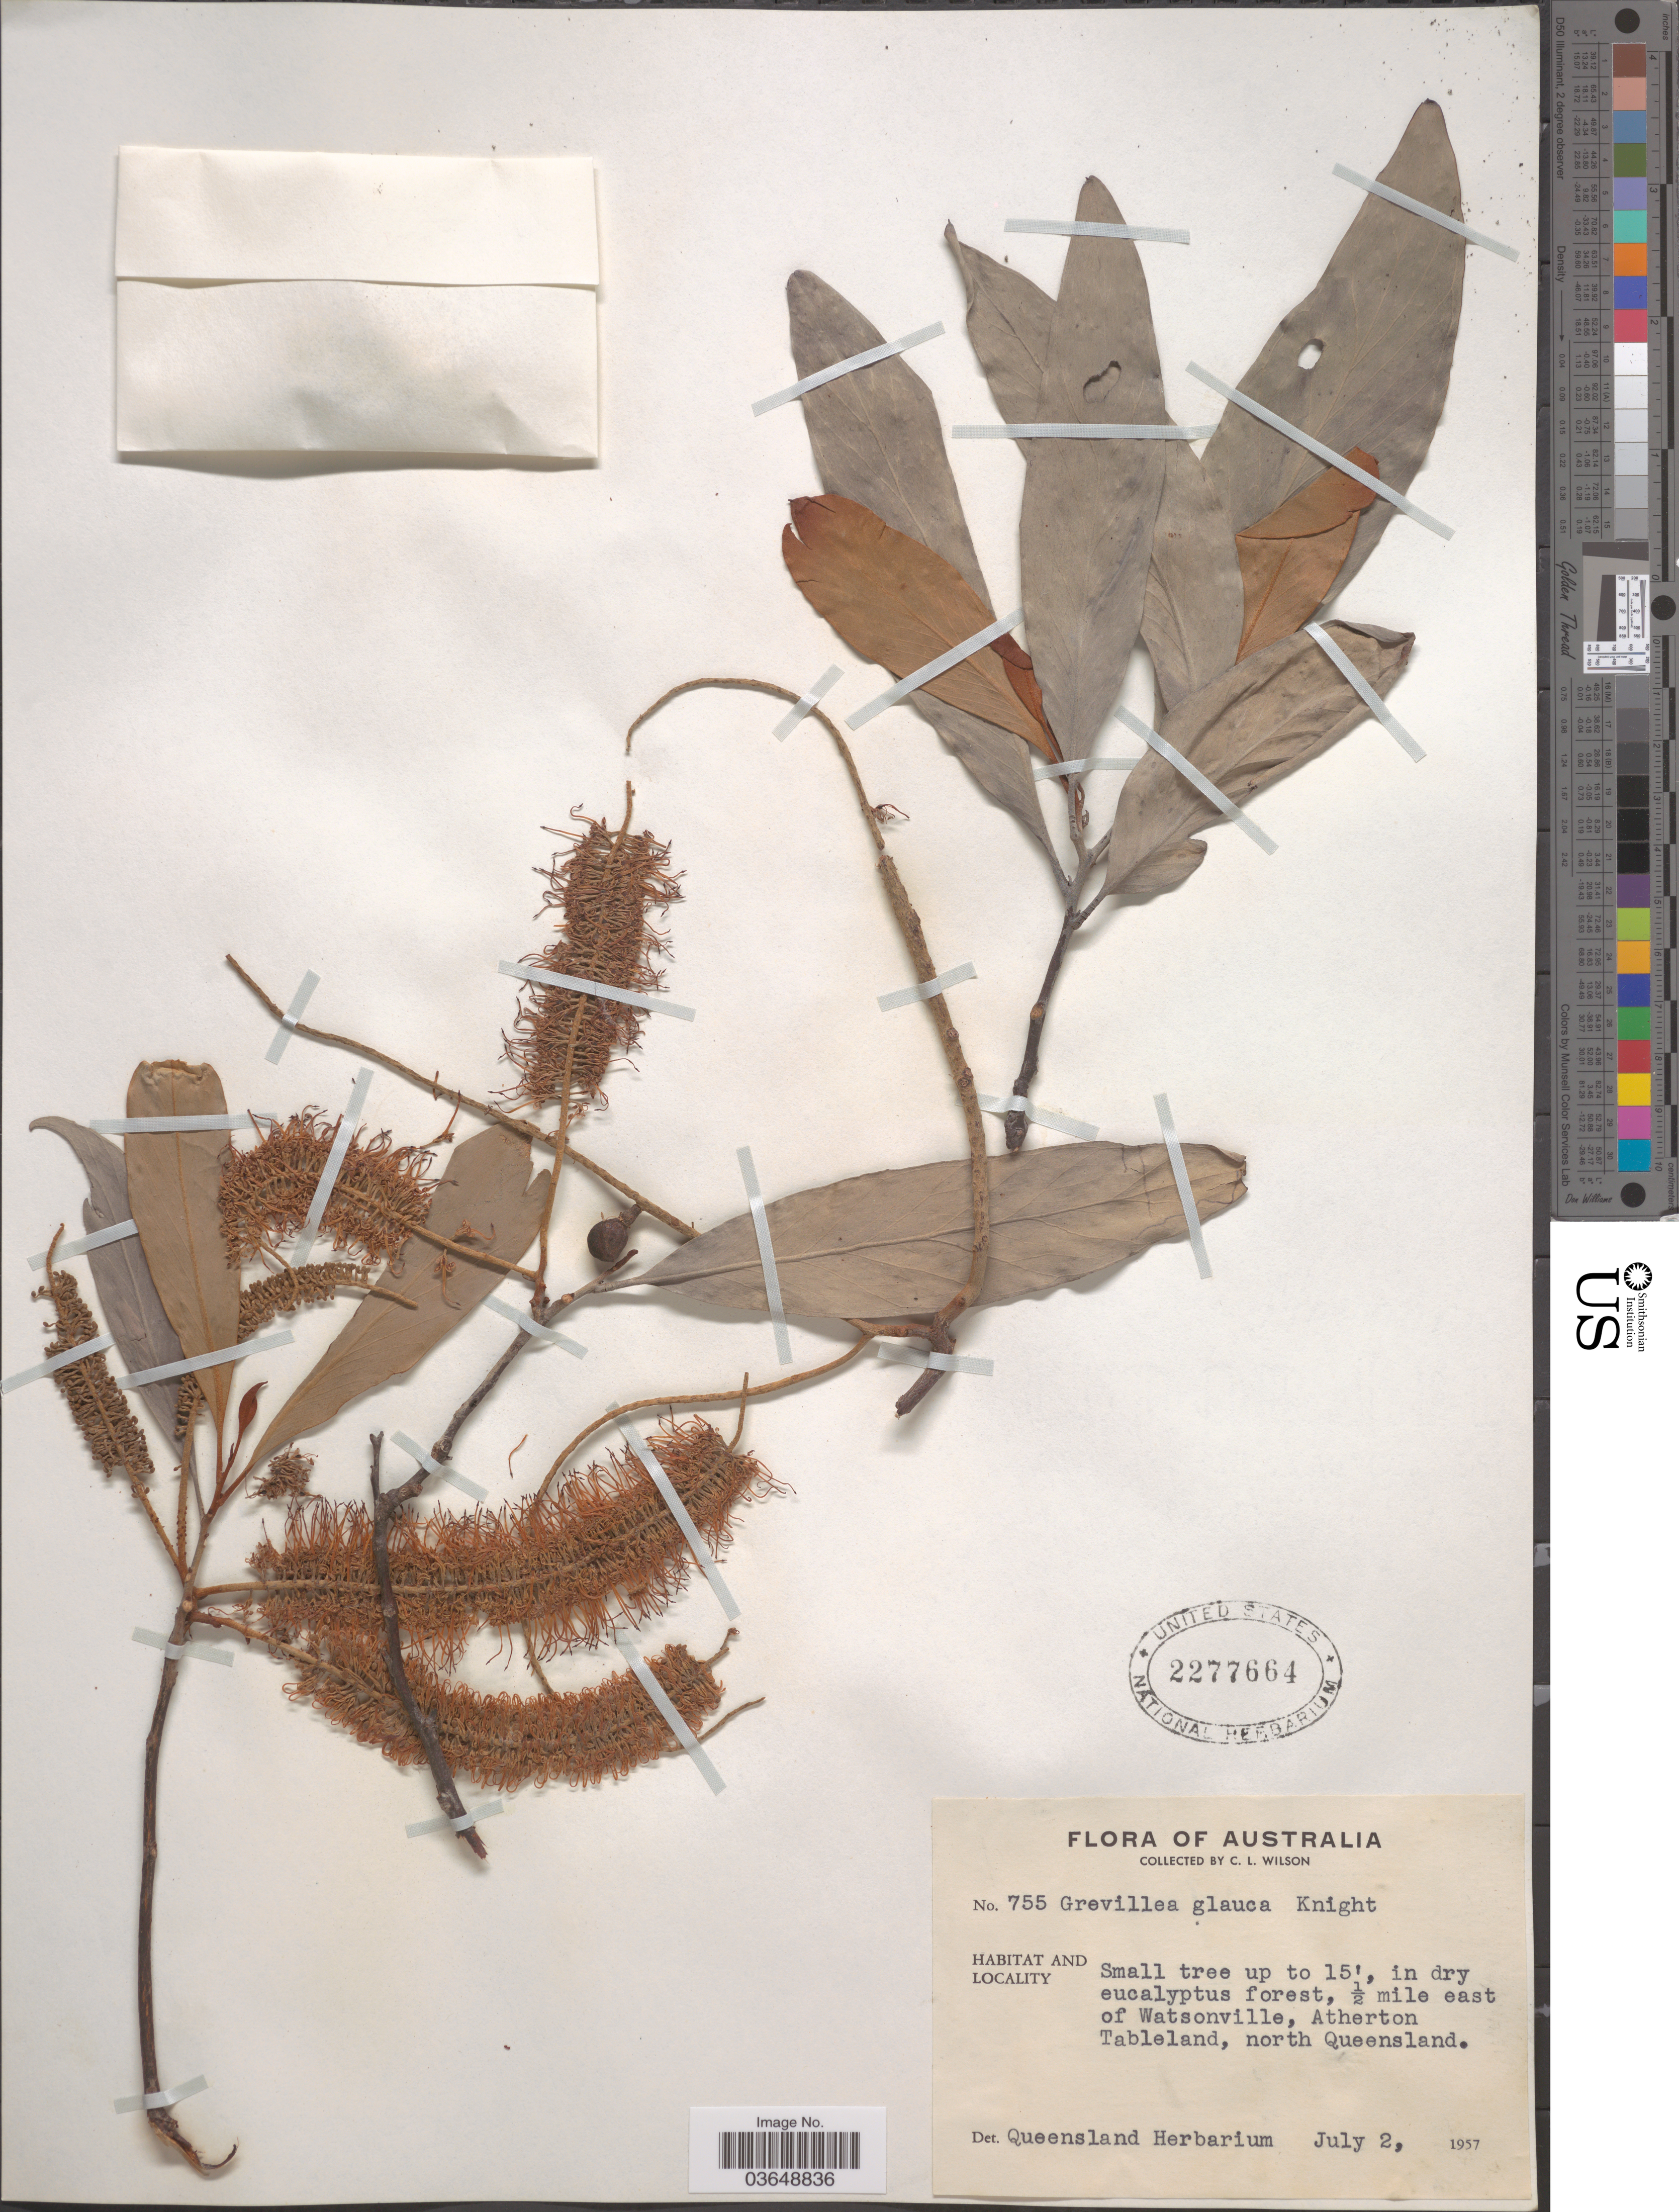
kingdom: Plantae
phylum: Tracheophyta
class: Magnoliopsida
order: Proteales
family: Proteaceae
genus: Grevillea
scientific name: Grevillea glauca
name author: Banks & Sol. ex Knight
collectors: C. L. Wilson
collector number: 755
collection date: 1957-07-02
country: Australia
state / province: Queensland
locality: ½ mile east of Watsonville, Atherton Tableland, north Queensland.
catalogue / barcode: US 2277664